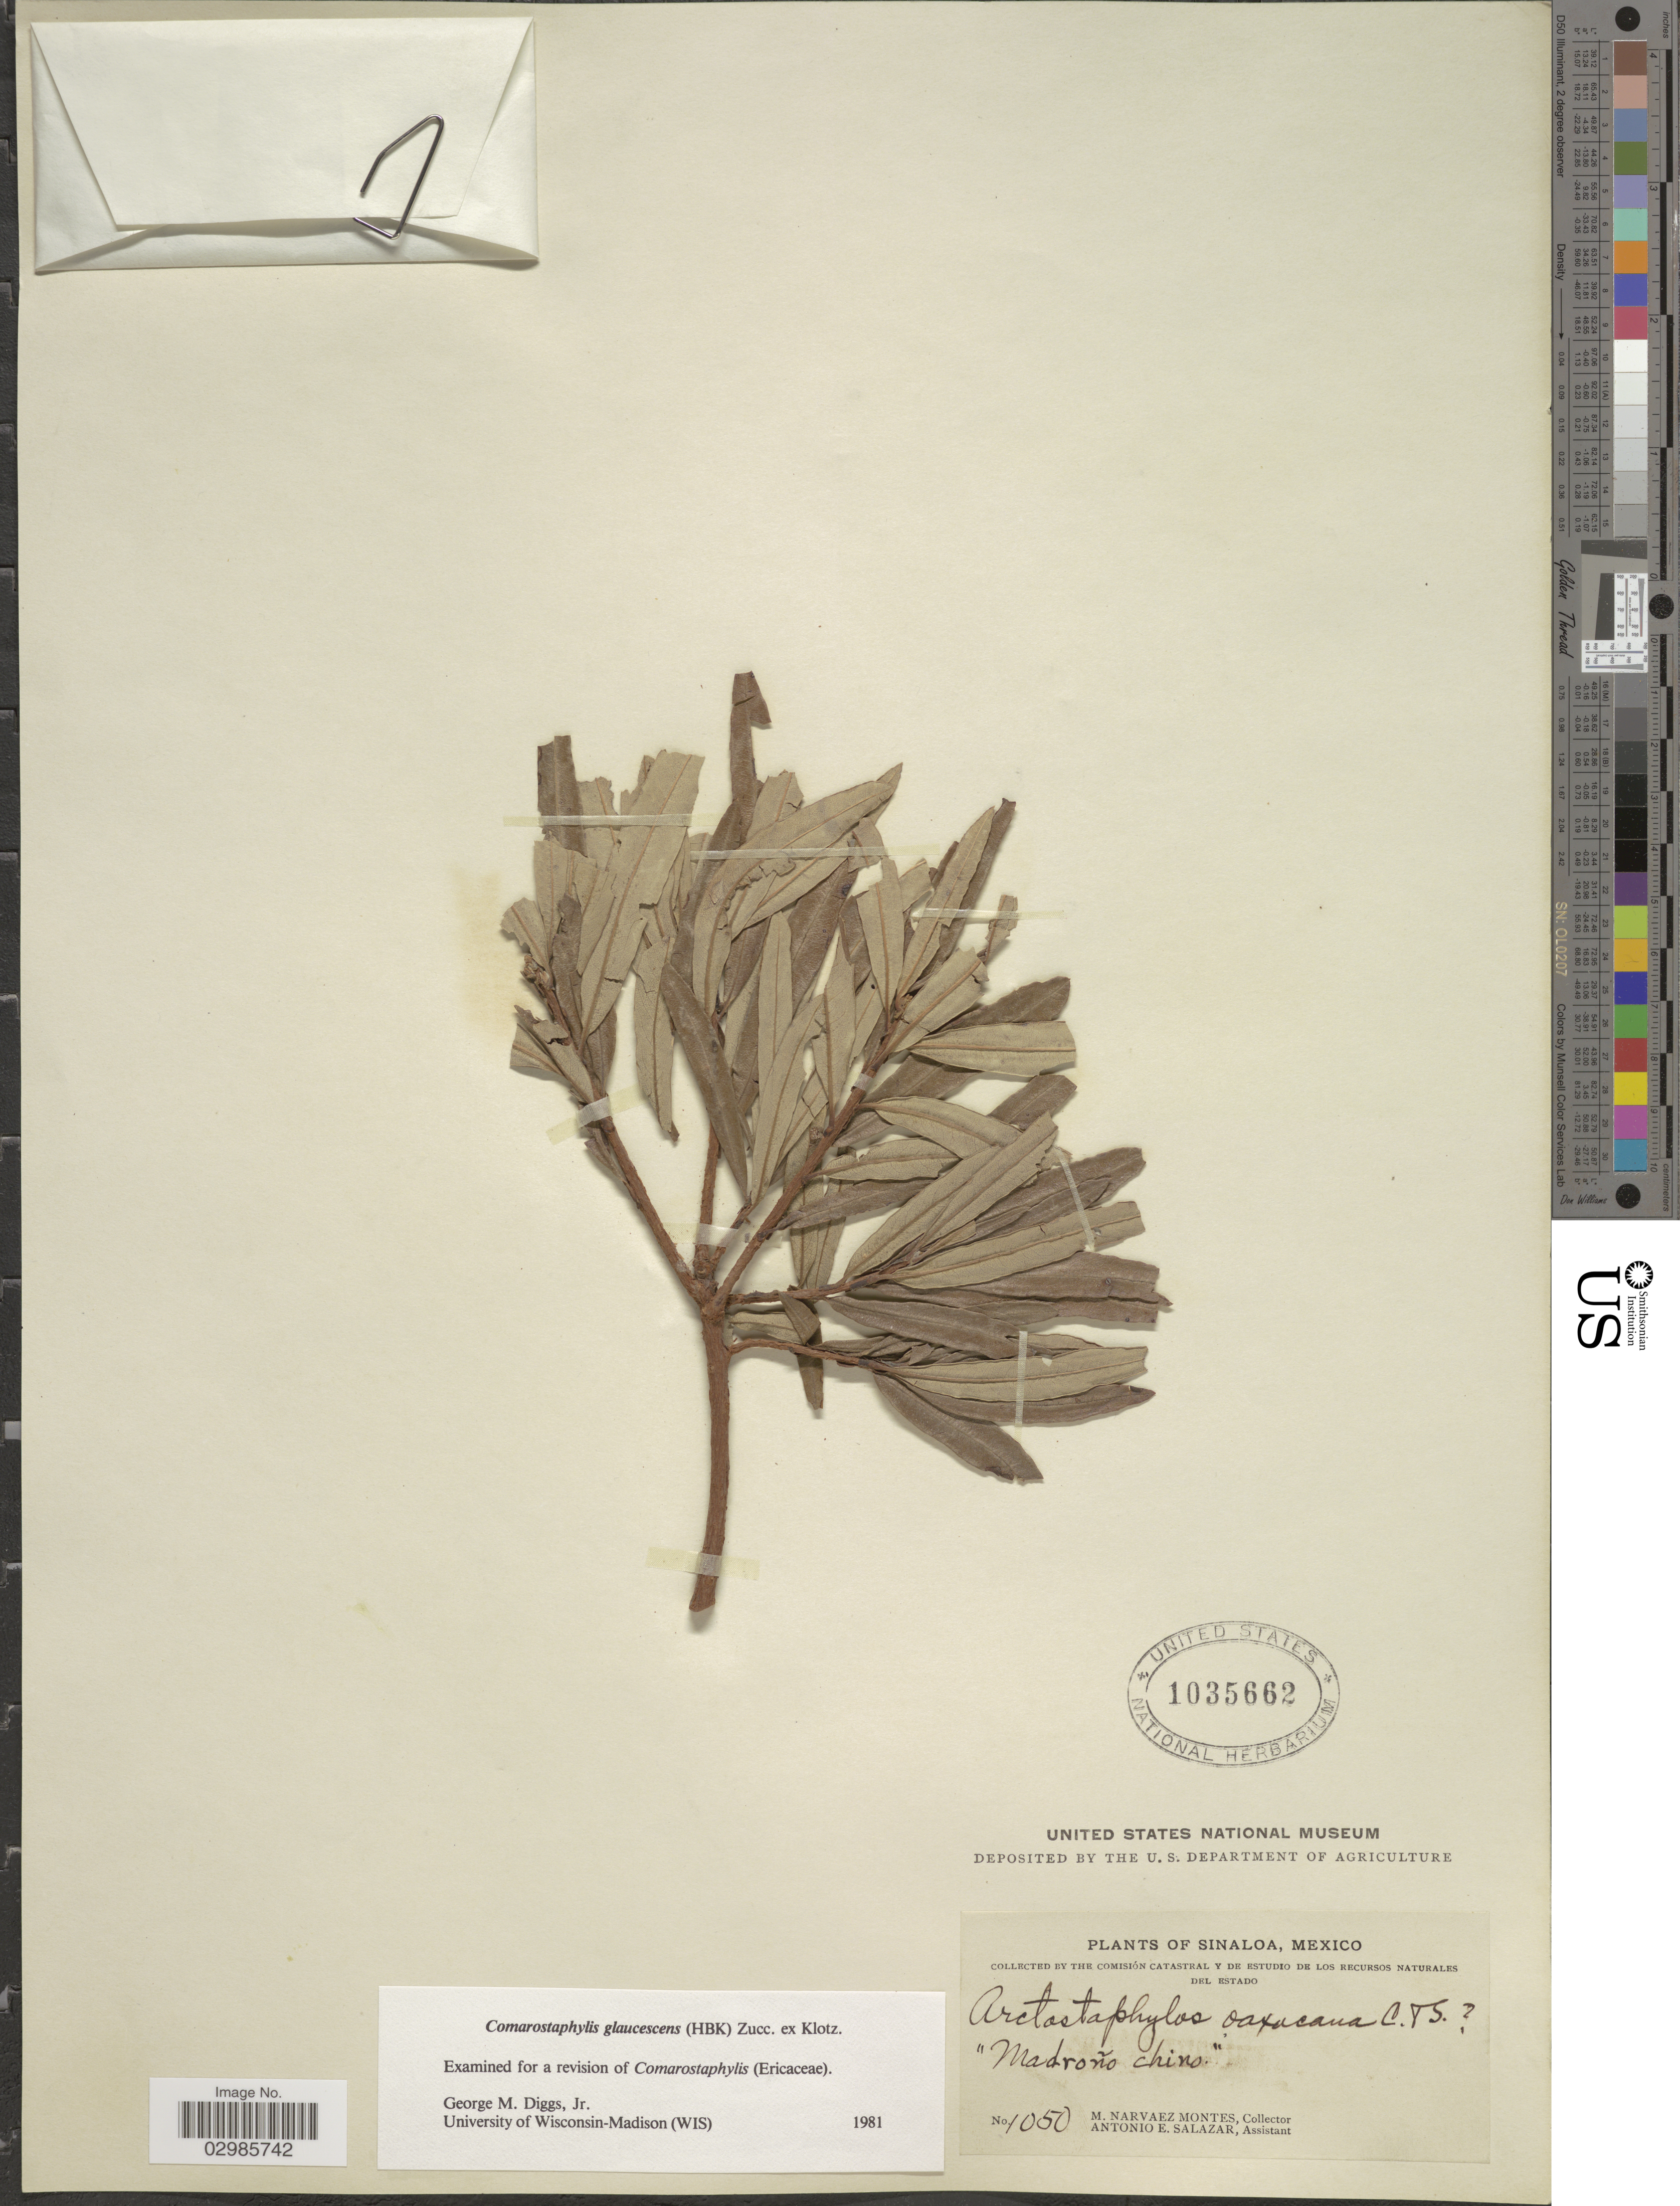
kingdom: Plantae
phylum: Tracheophyta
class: Magnoliopsida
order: Ericales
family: Ericaceae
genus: Comarostaphylis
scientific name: Comarostaphylis glaucescens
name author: (Kunth) Zucc. ex Klotzsch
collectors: M. Narvaez-Montes & A. E. Salazar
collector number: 1050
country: Mexico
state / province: Sinaloa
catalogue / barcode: US 1035662